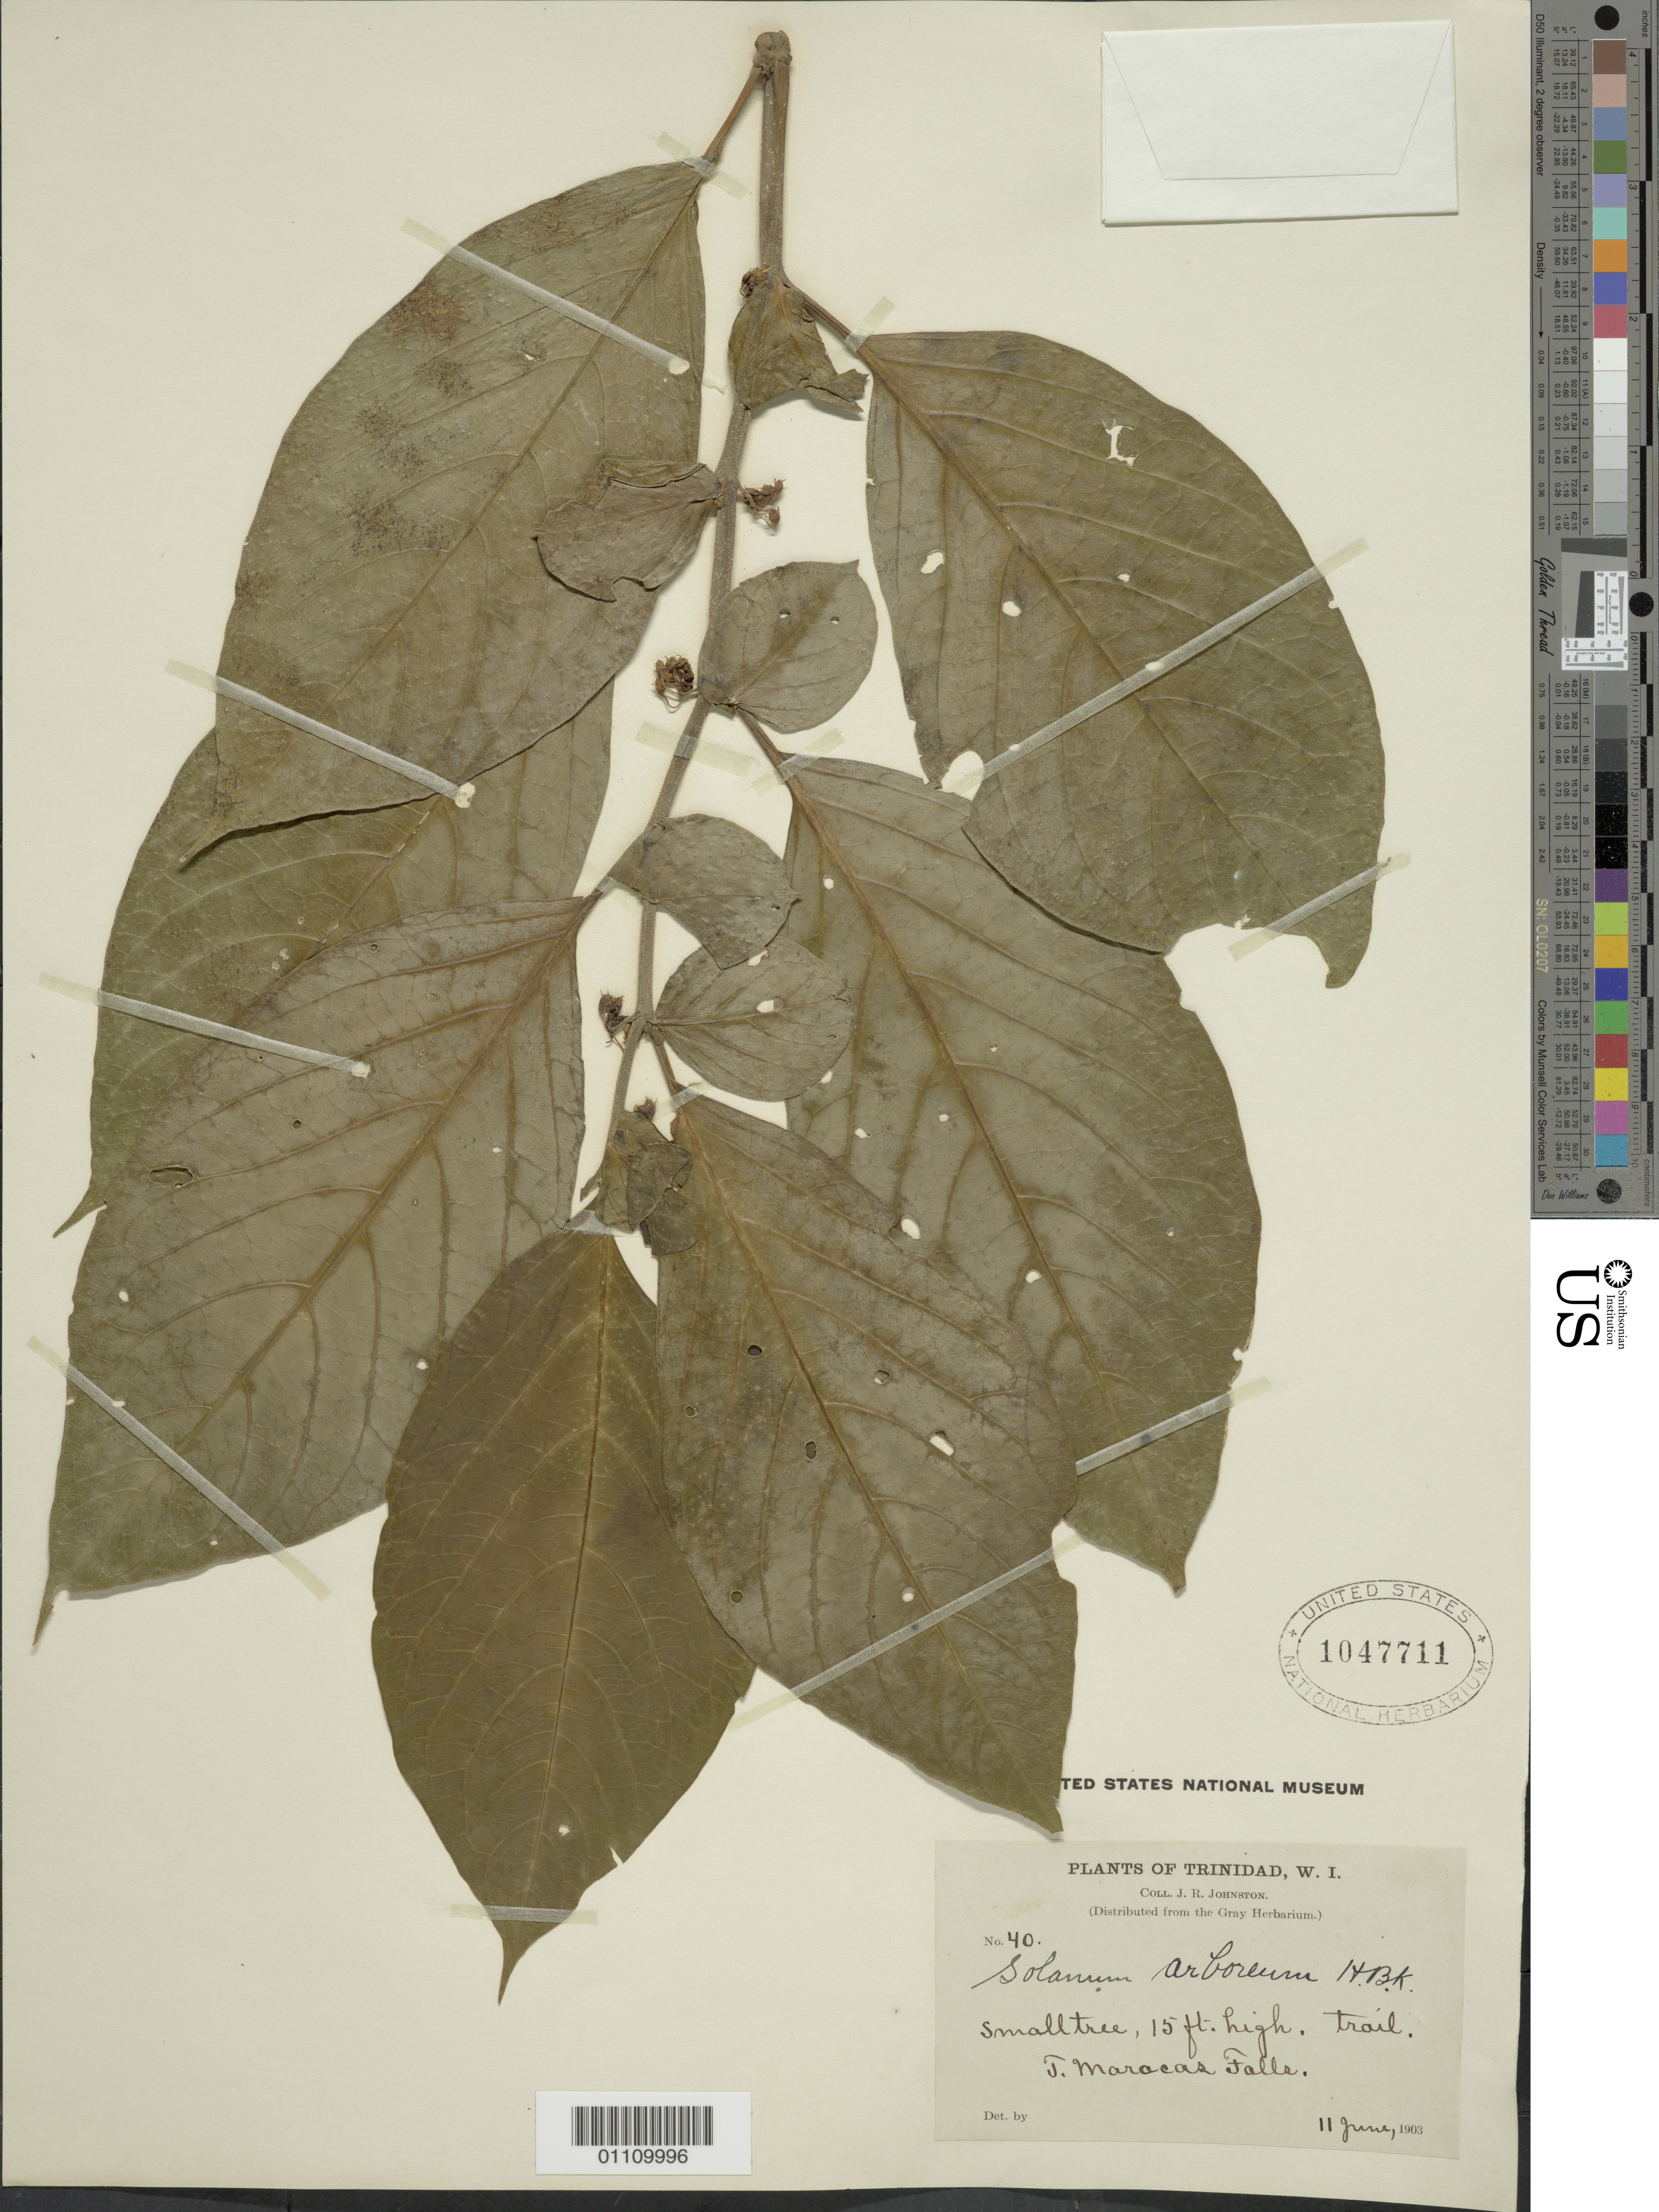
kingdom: Plantae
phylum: Tracheophyta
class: Magnoliopsida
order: Solanales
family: Solanaceae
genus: Solanum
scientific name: Solanum arboreum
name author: Dunal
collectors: J. Johnston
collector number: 40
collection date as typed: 11 Jun 1903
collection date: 1903-06-11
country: Trinidad and Tobago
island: Trinidad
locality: J. Maracas Falls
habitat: Trail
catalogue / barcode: US 1047711